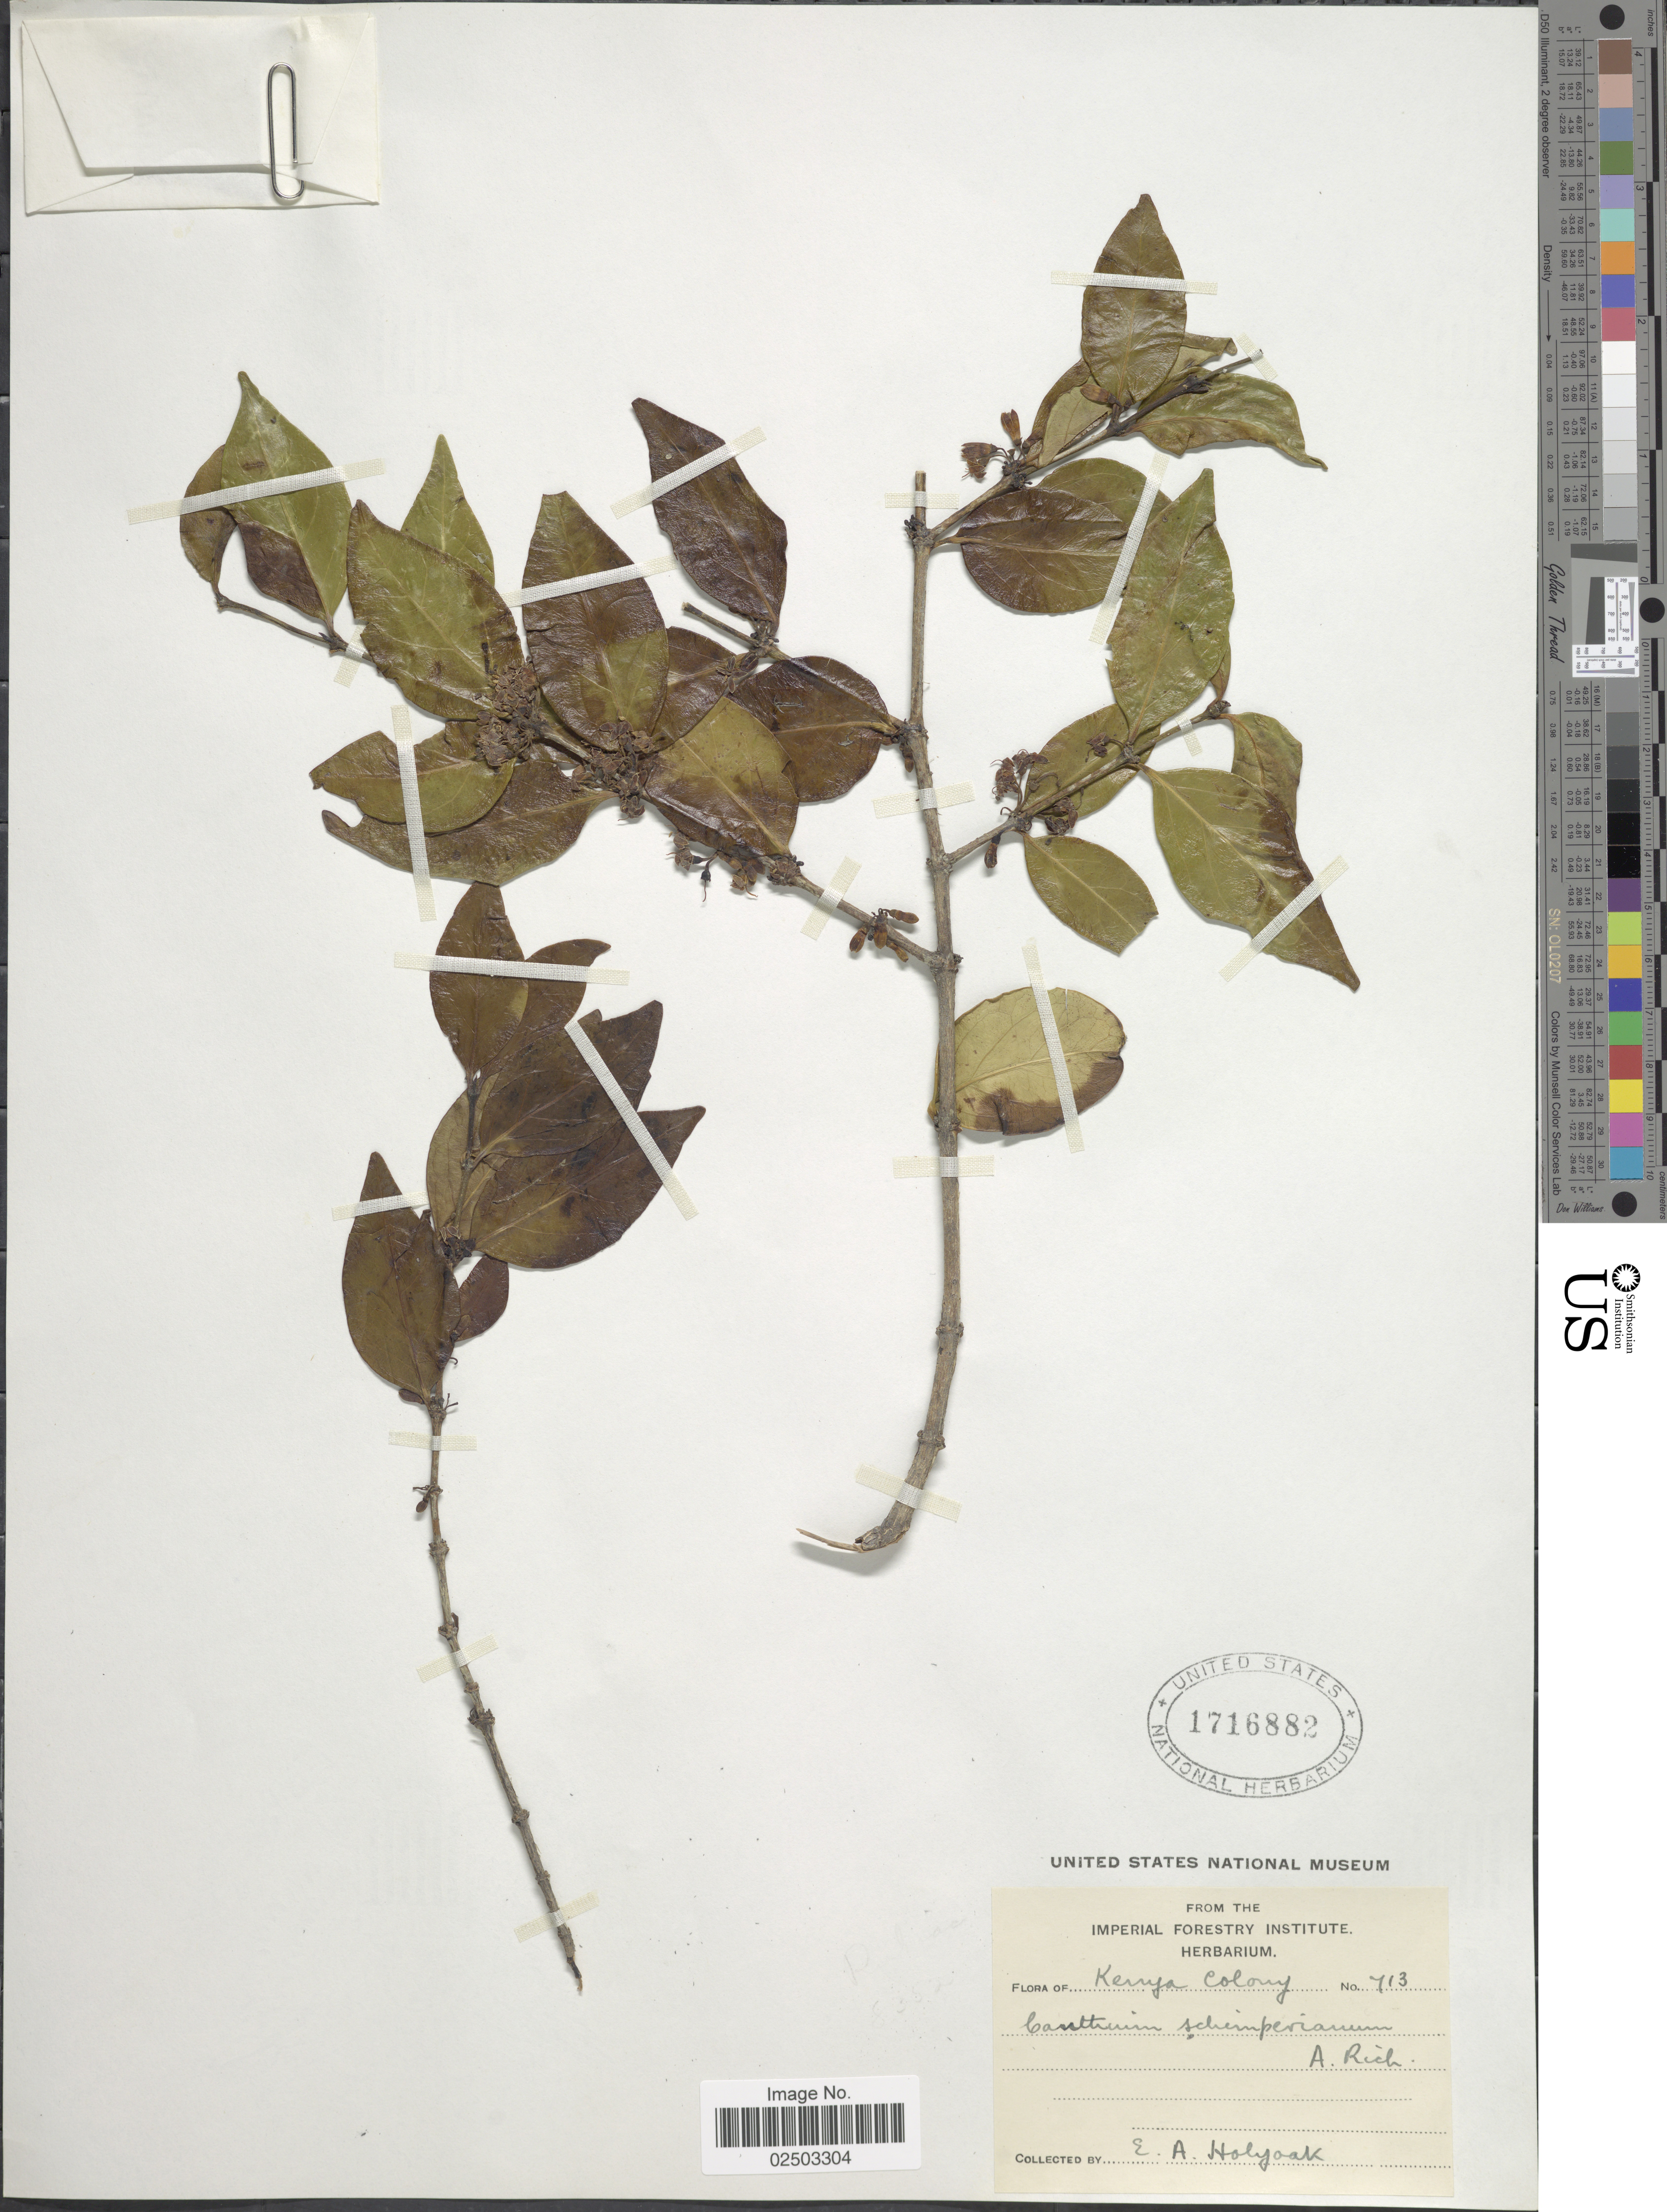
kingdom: Plantae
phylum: Tracheophyta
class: Magnoliopsida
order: Gentianales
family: Rubiaceae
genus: Canthium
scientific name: Canthium schimperianum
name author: A. Rich.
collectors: E. Holyoak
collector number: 713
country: Kenya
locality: Kenya Colony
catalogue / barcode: US 1716882